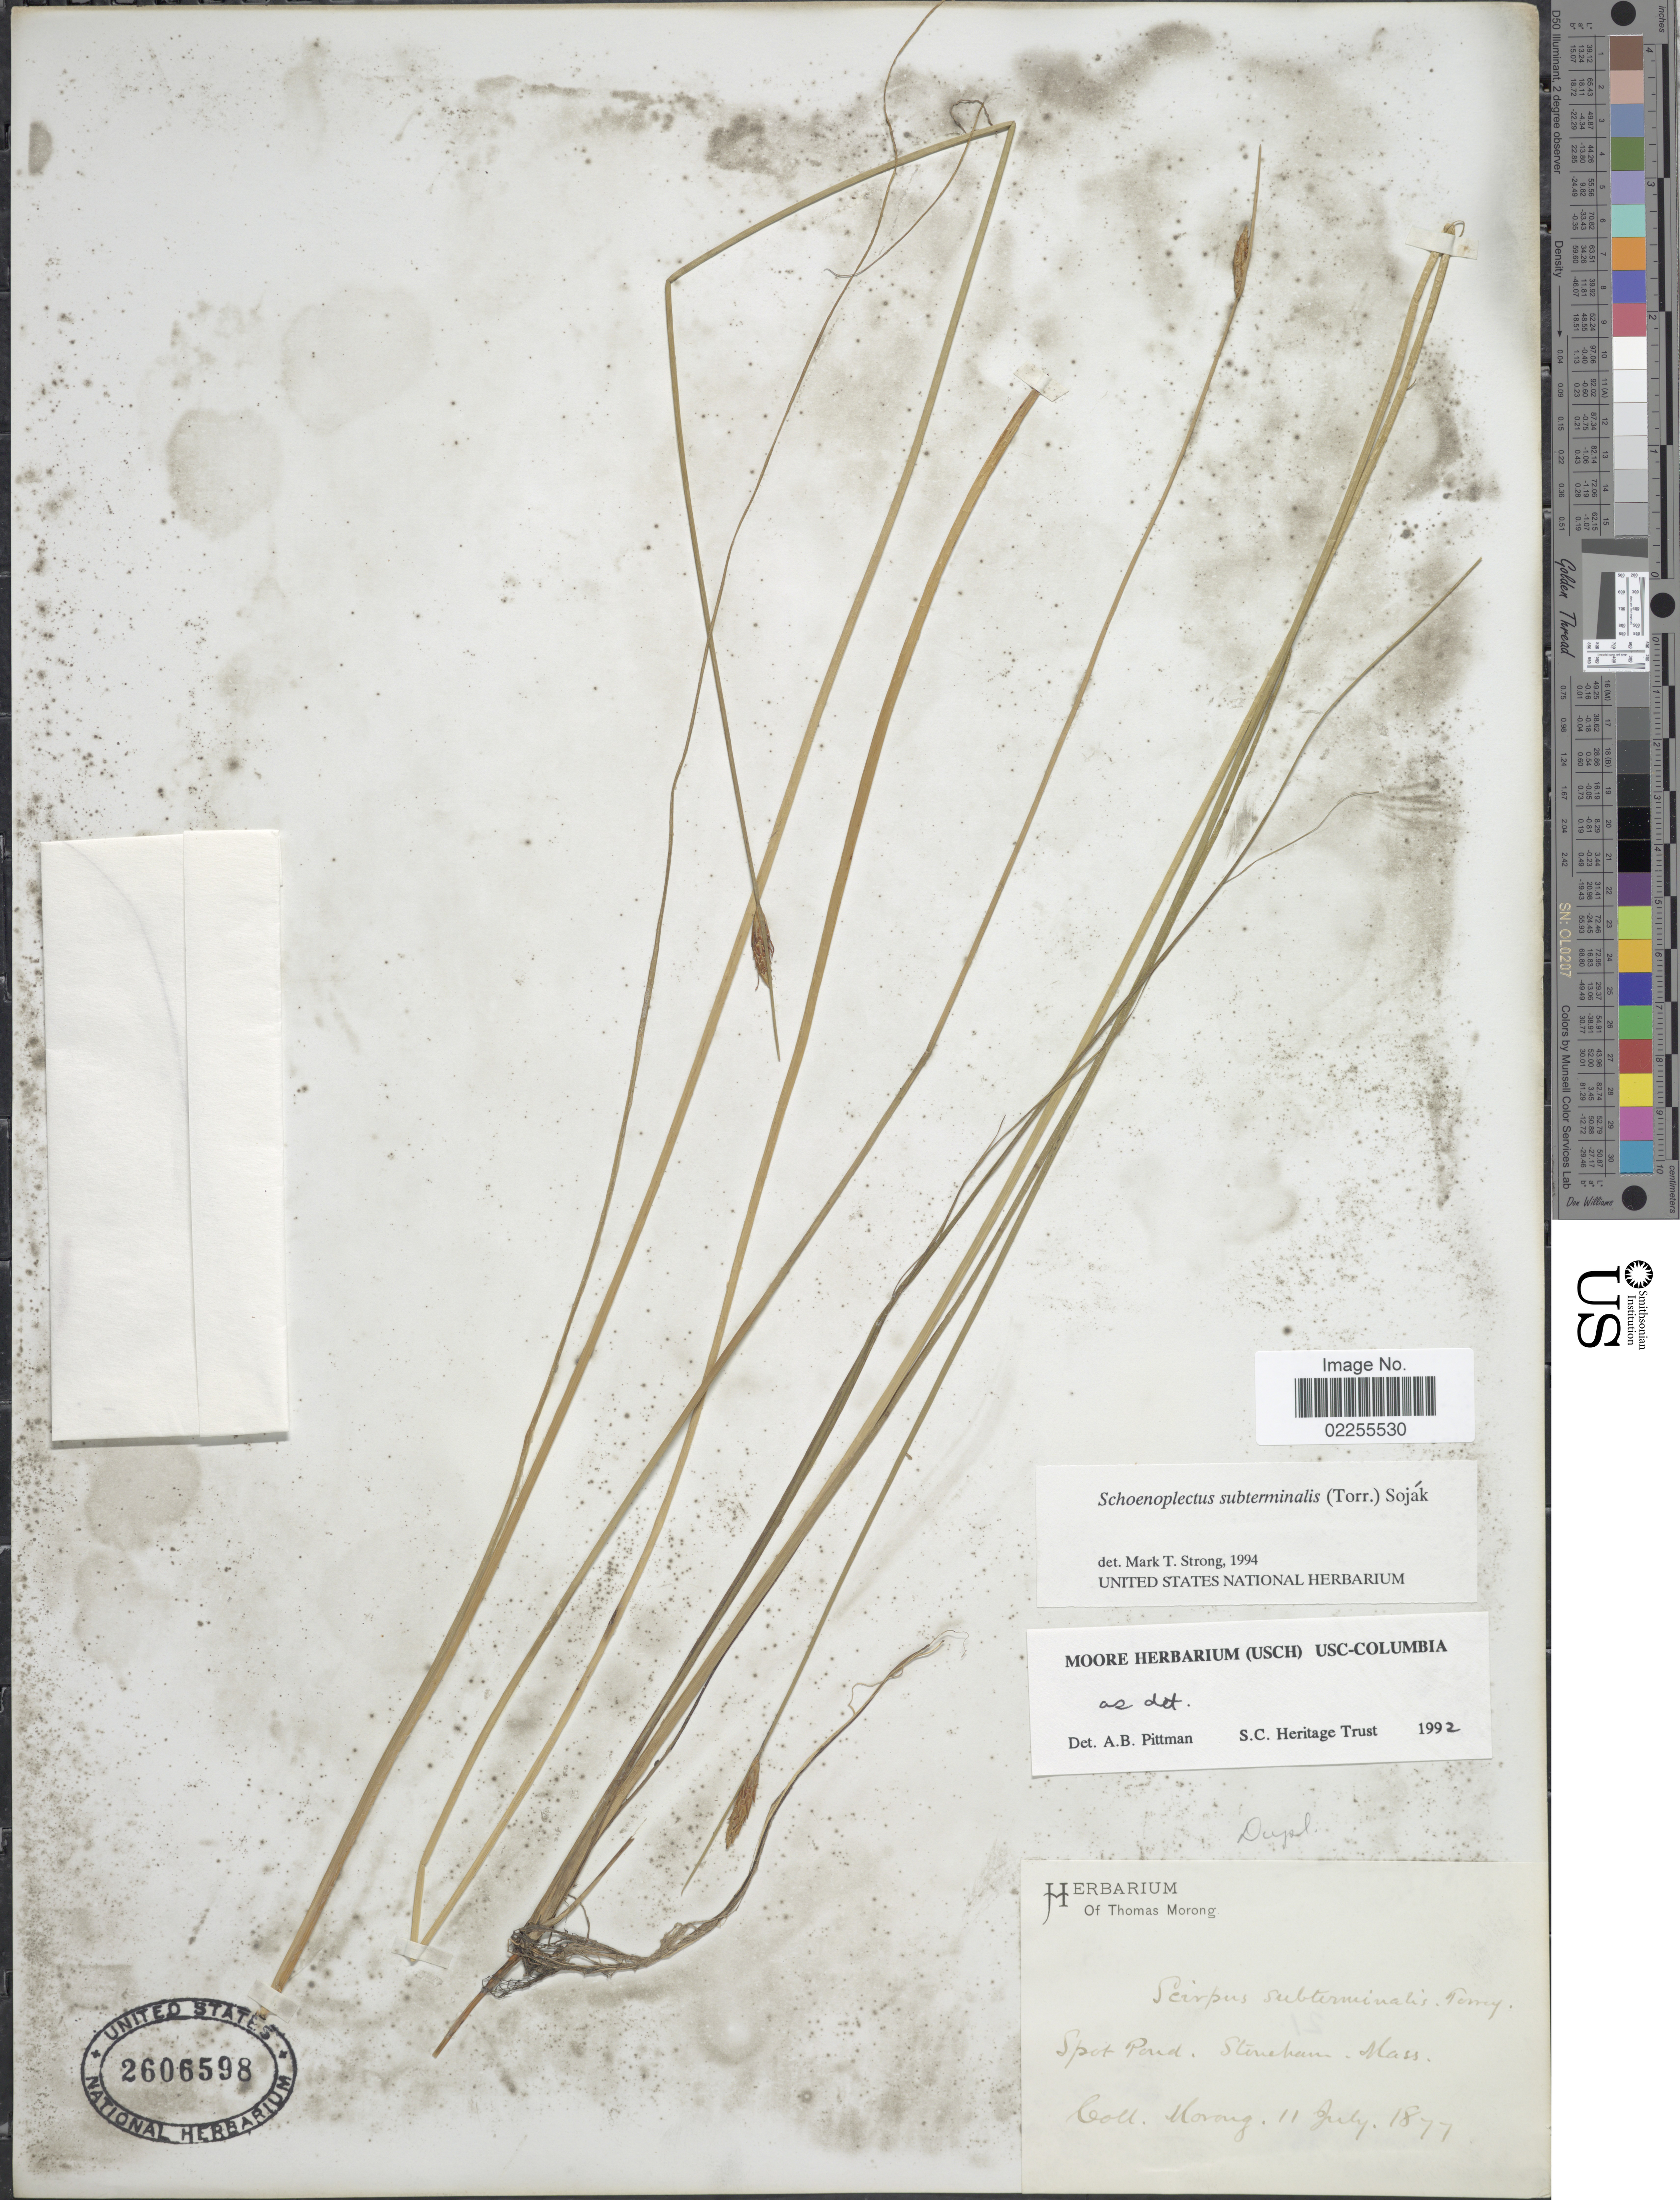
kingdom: Plantae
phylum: Tracheophyta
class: Liliopsida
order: Poales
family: Cyperaceae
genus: Schoenoplectus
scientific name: Schoenoplectus subterminalis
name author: (Torr.) Soják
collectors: ex herb. T. Morong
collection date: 1877-07-11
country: United States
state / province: Massachusetts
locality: Spot Pond, Stoneham.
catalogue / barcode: US 2606598